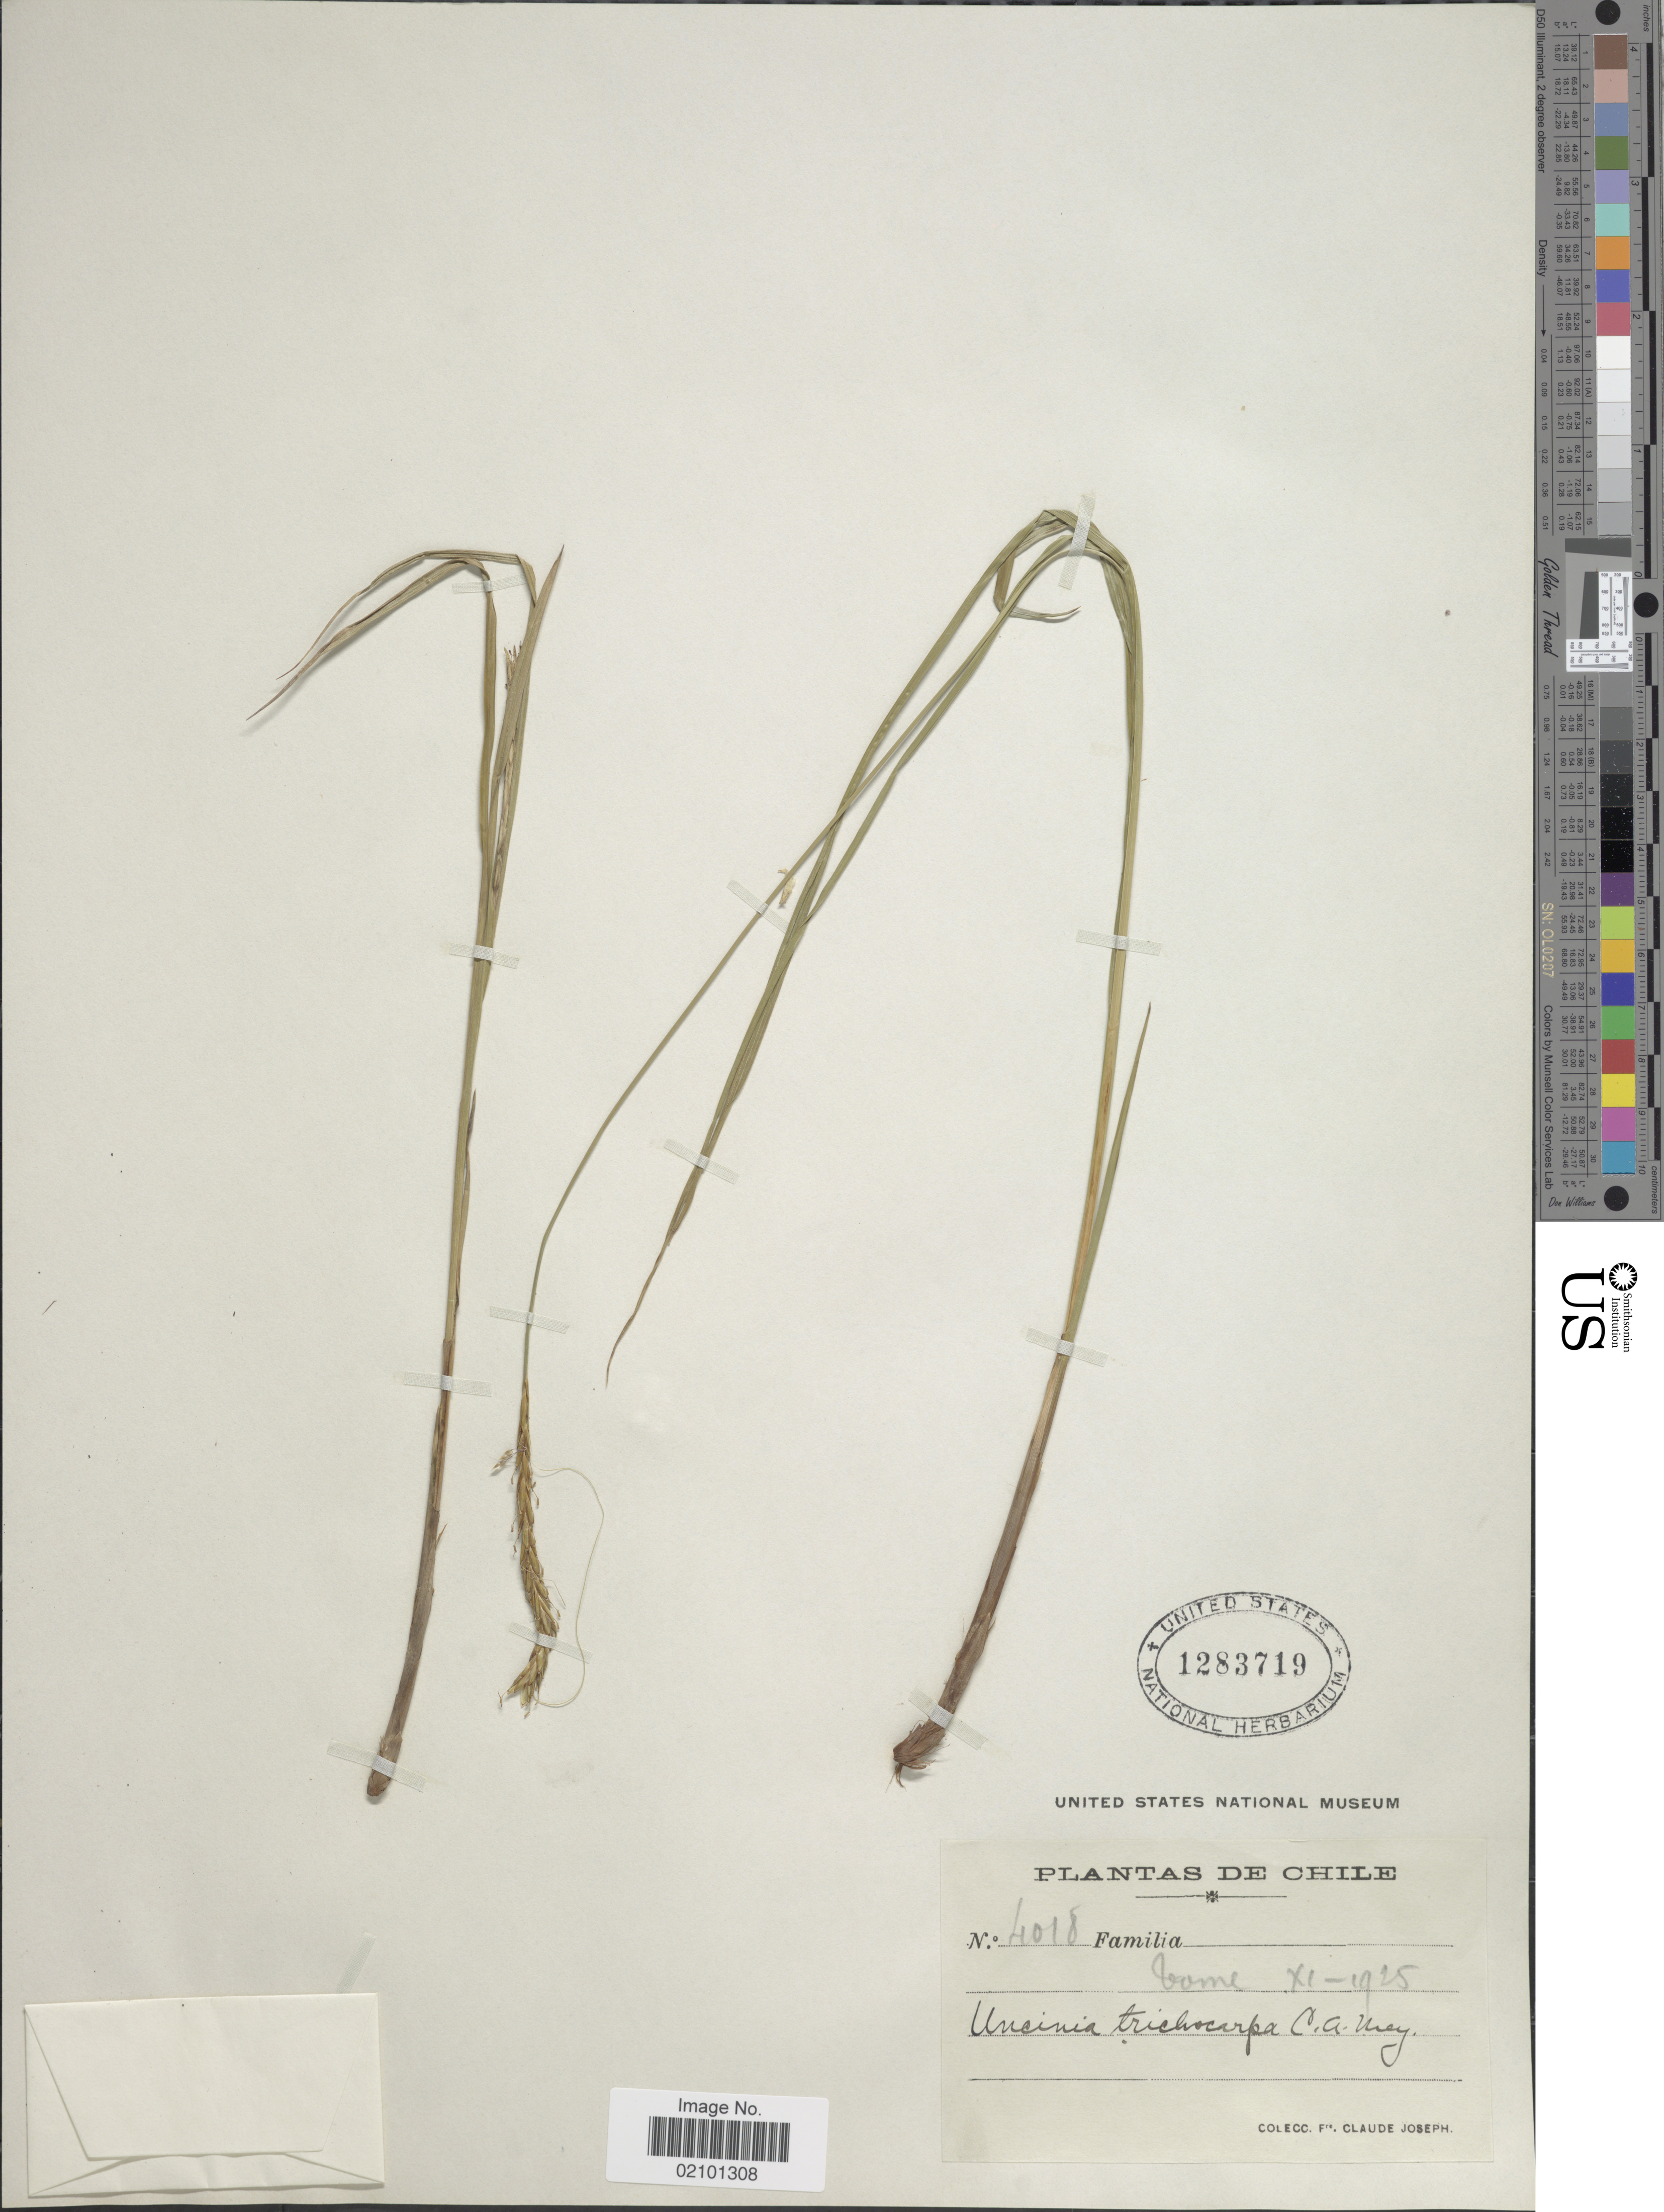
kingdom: Plantae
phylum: Tracheophyta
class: Liliopsida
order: Poales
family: Cyperaceae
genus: Carex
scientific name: Carex quinquin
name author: Jim.Mejías & Dorr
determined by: Jimnéz-Mejias, Pedro, (UPOS), Universidad Pablo de Olavide (SPAIN)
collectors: Bro. Claude-Joseph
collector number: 4018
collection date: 1925-11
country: Chile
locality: Tome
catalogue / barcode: US 1283719